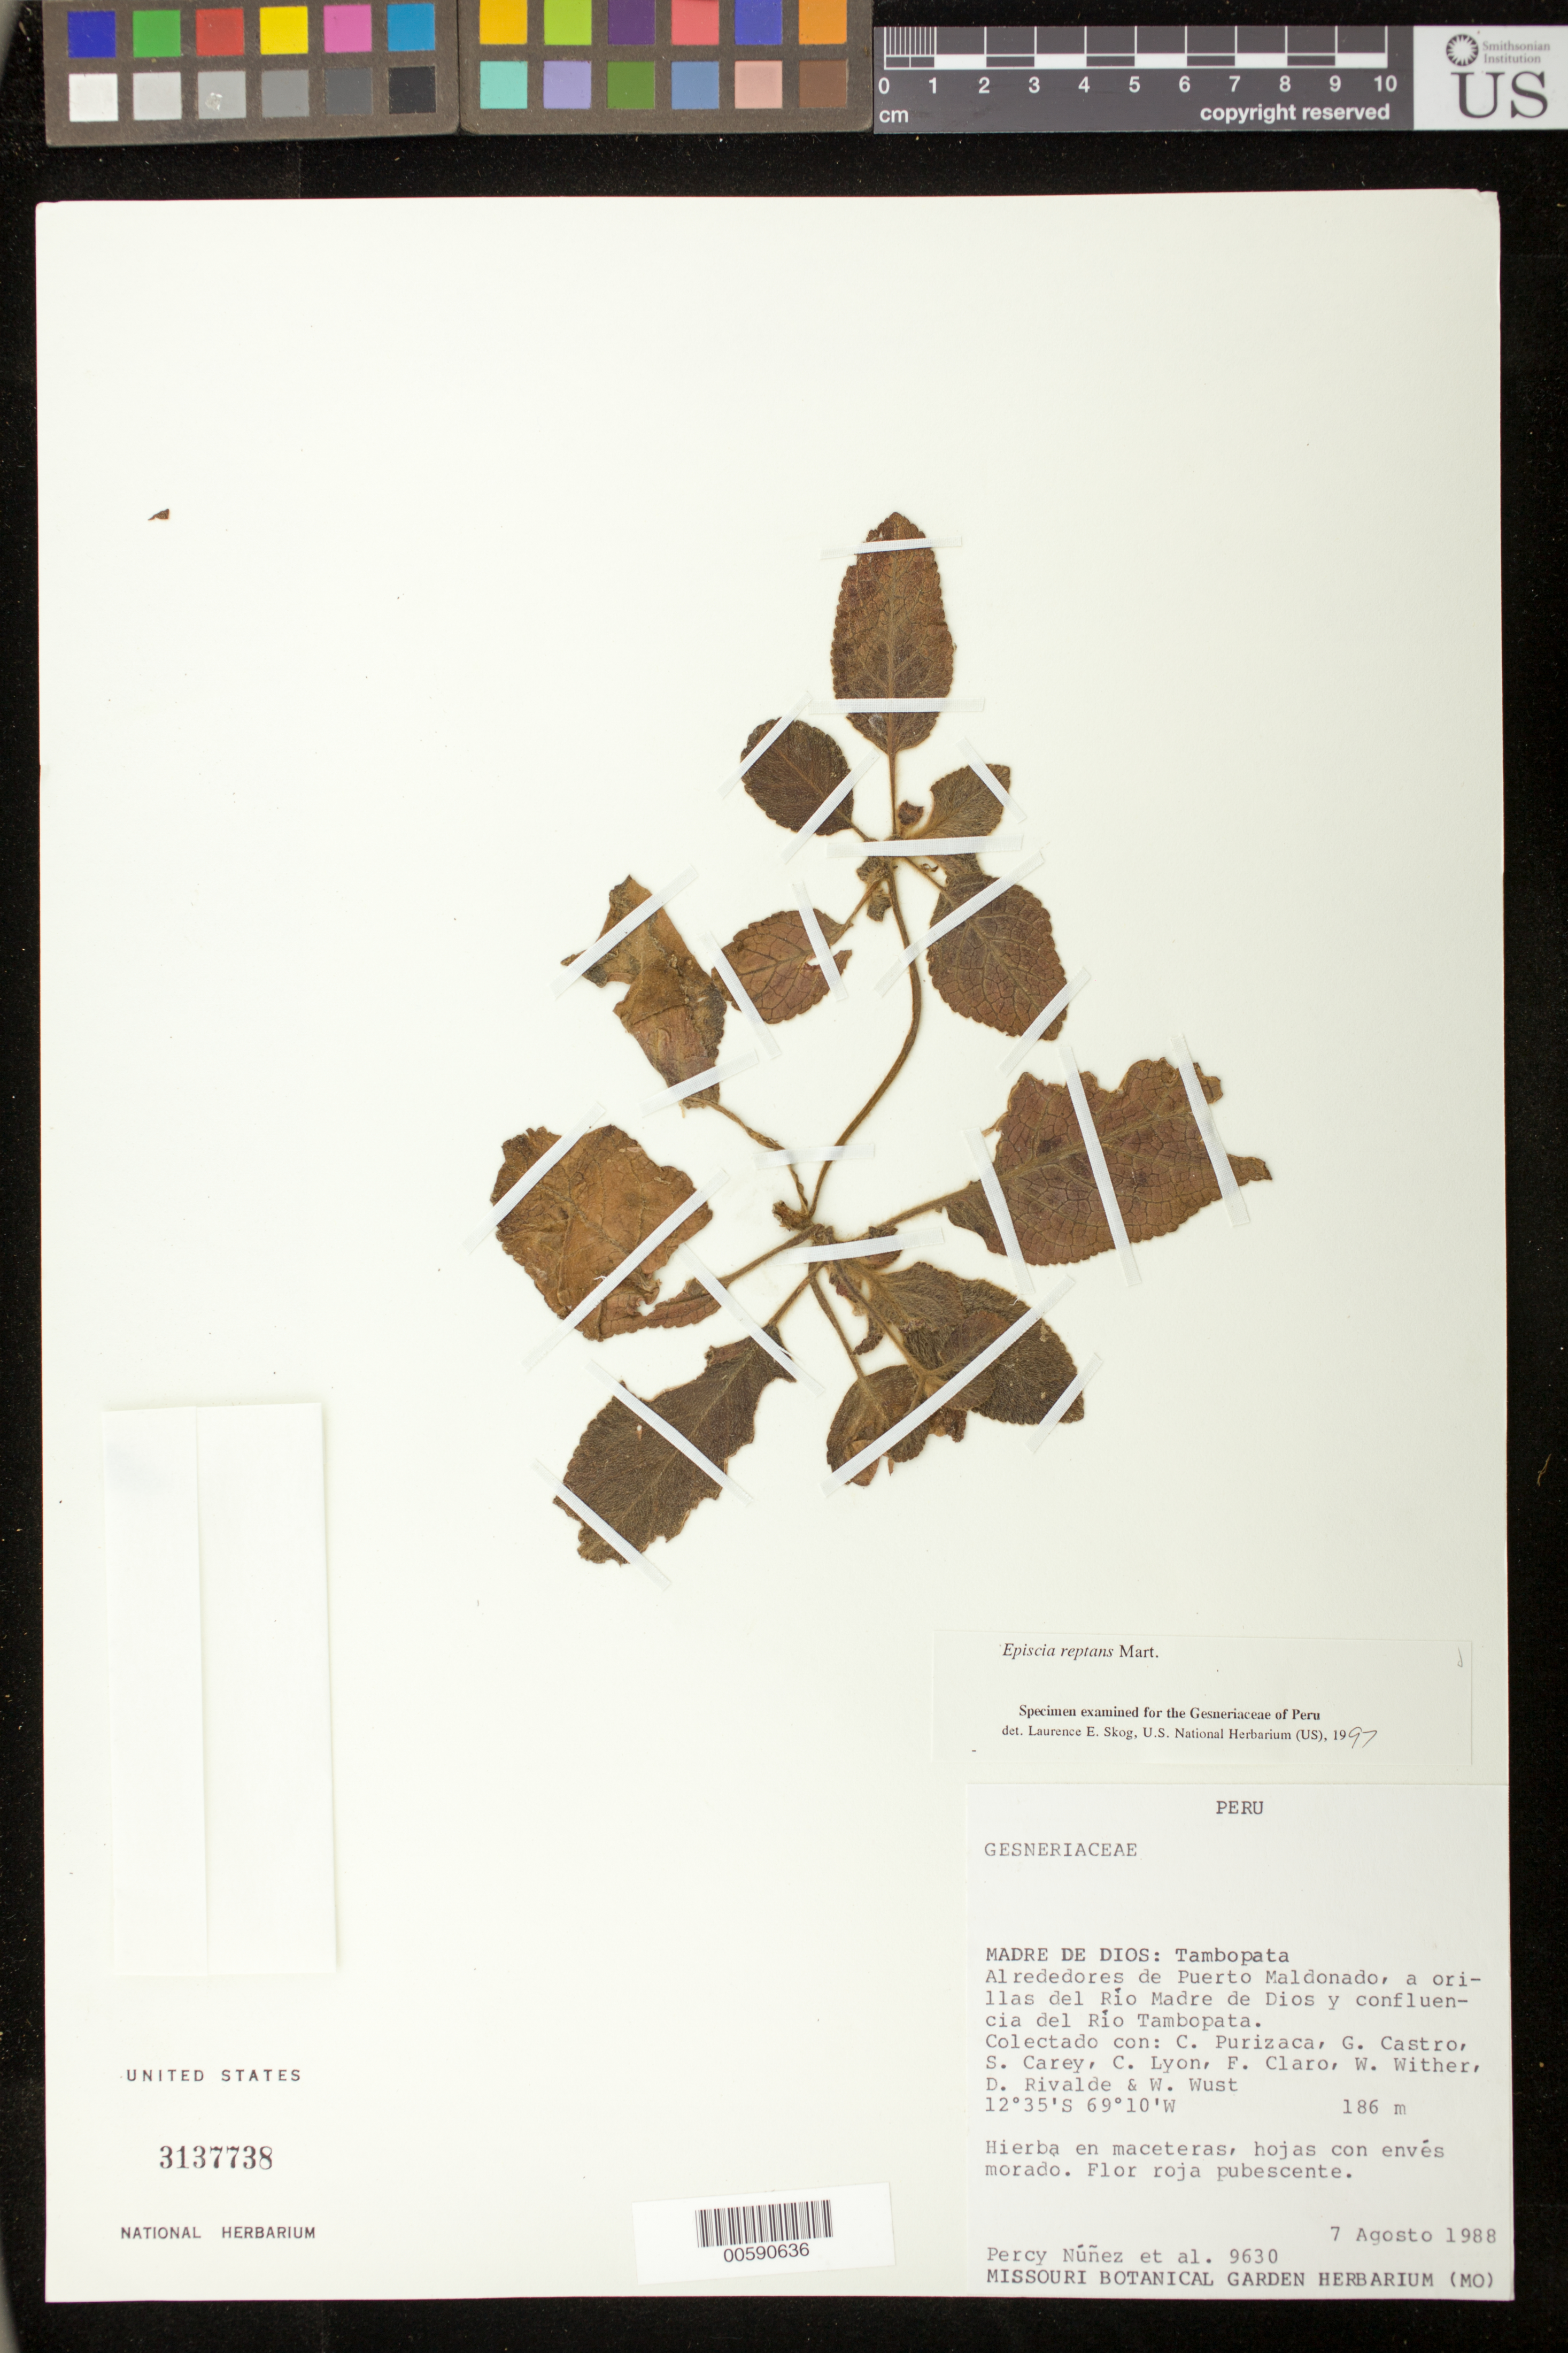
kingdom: Plantae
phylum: Tracheophyta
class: Magnoliopsida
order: Lamiales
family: Gesneriaceae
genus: Episcia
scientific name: Episcia reptans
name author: Mart.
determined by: Skog, Laurence E.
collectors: P. Núñez V. & et al.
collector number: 9630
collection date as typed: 07 Aug 1988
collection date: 1988-08-07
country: Peru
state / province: Madre de Dios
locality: Tambopata; alrededores e Puerto Maldonado, a orillas del Río Madre de Dios y confluencia del Río Tambopata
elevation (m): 186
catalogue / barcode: US 3137738